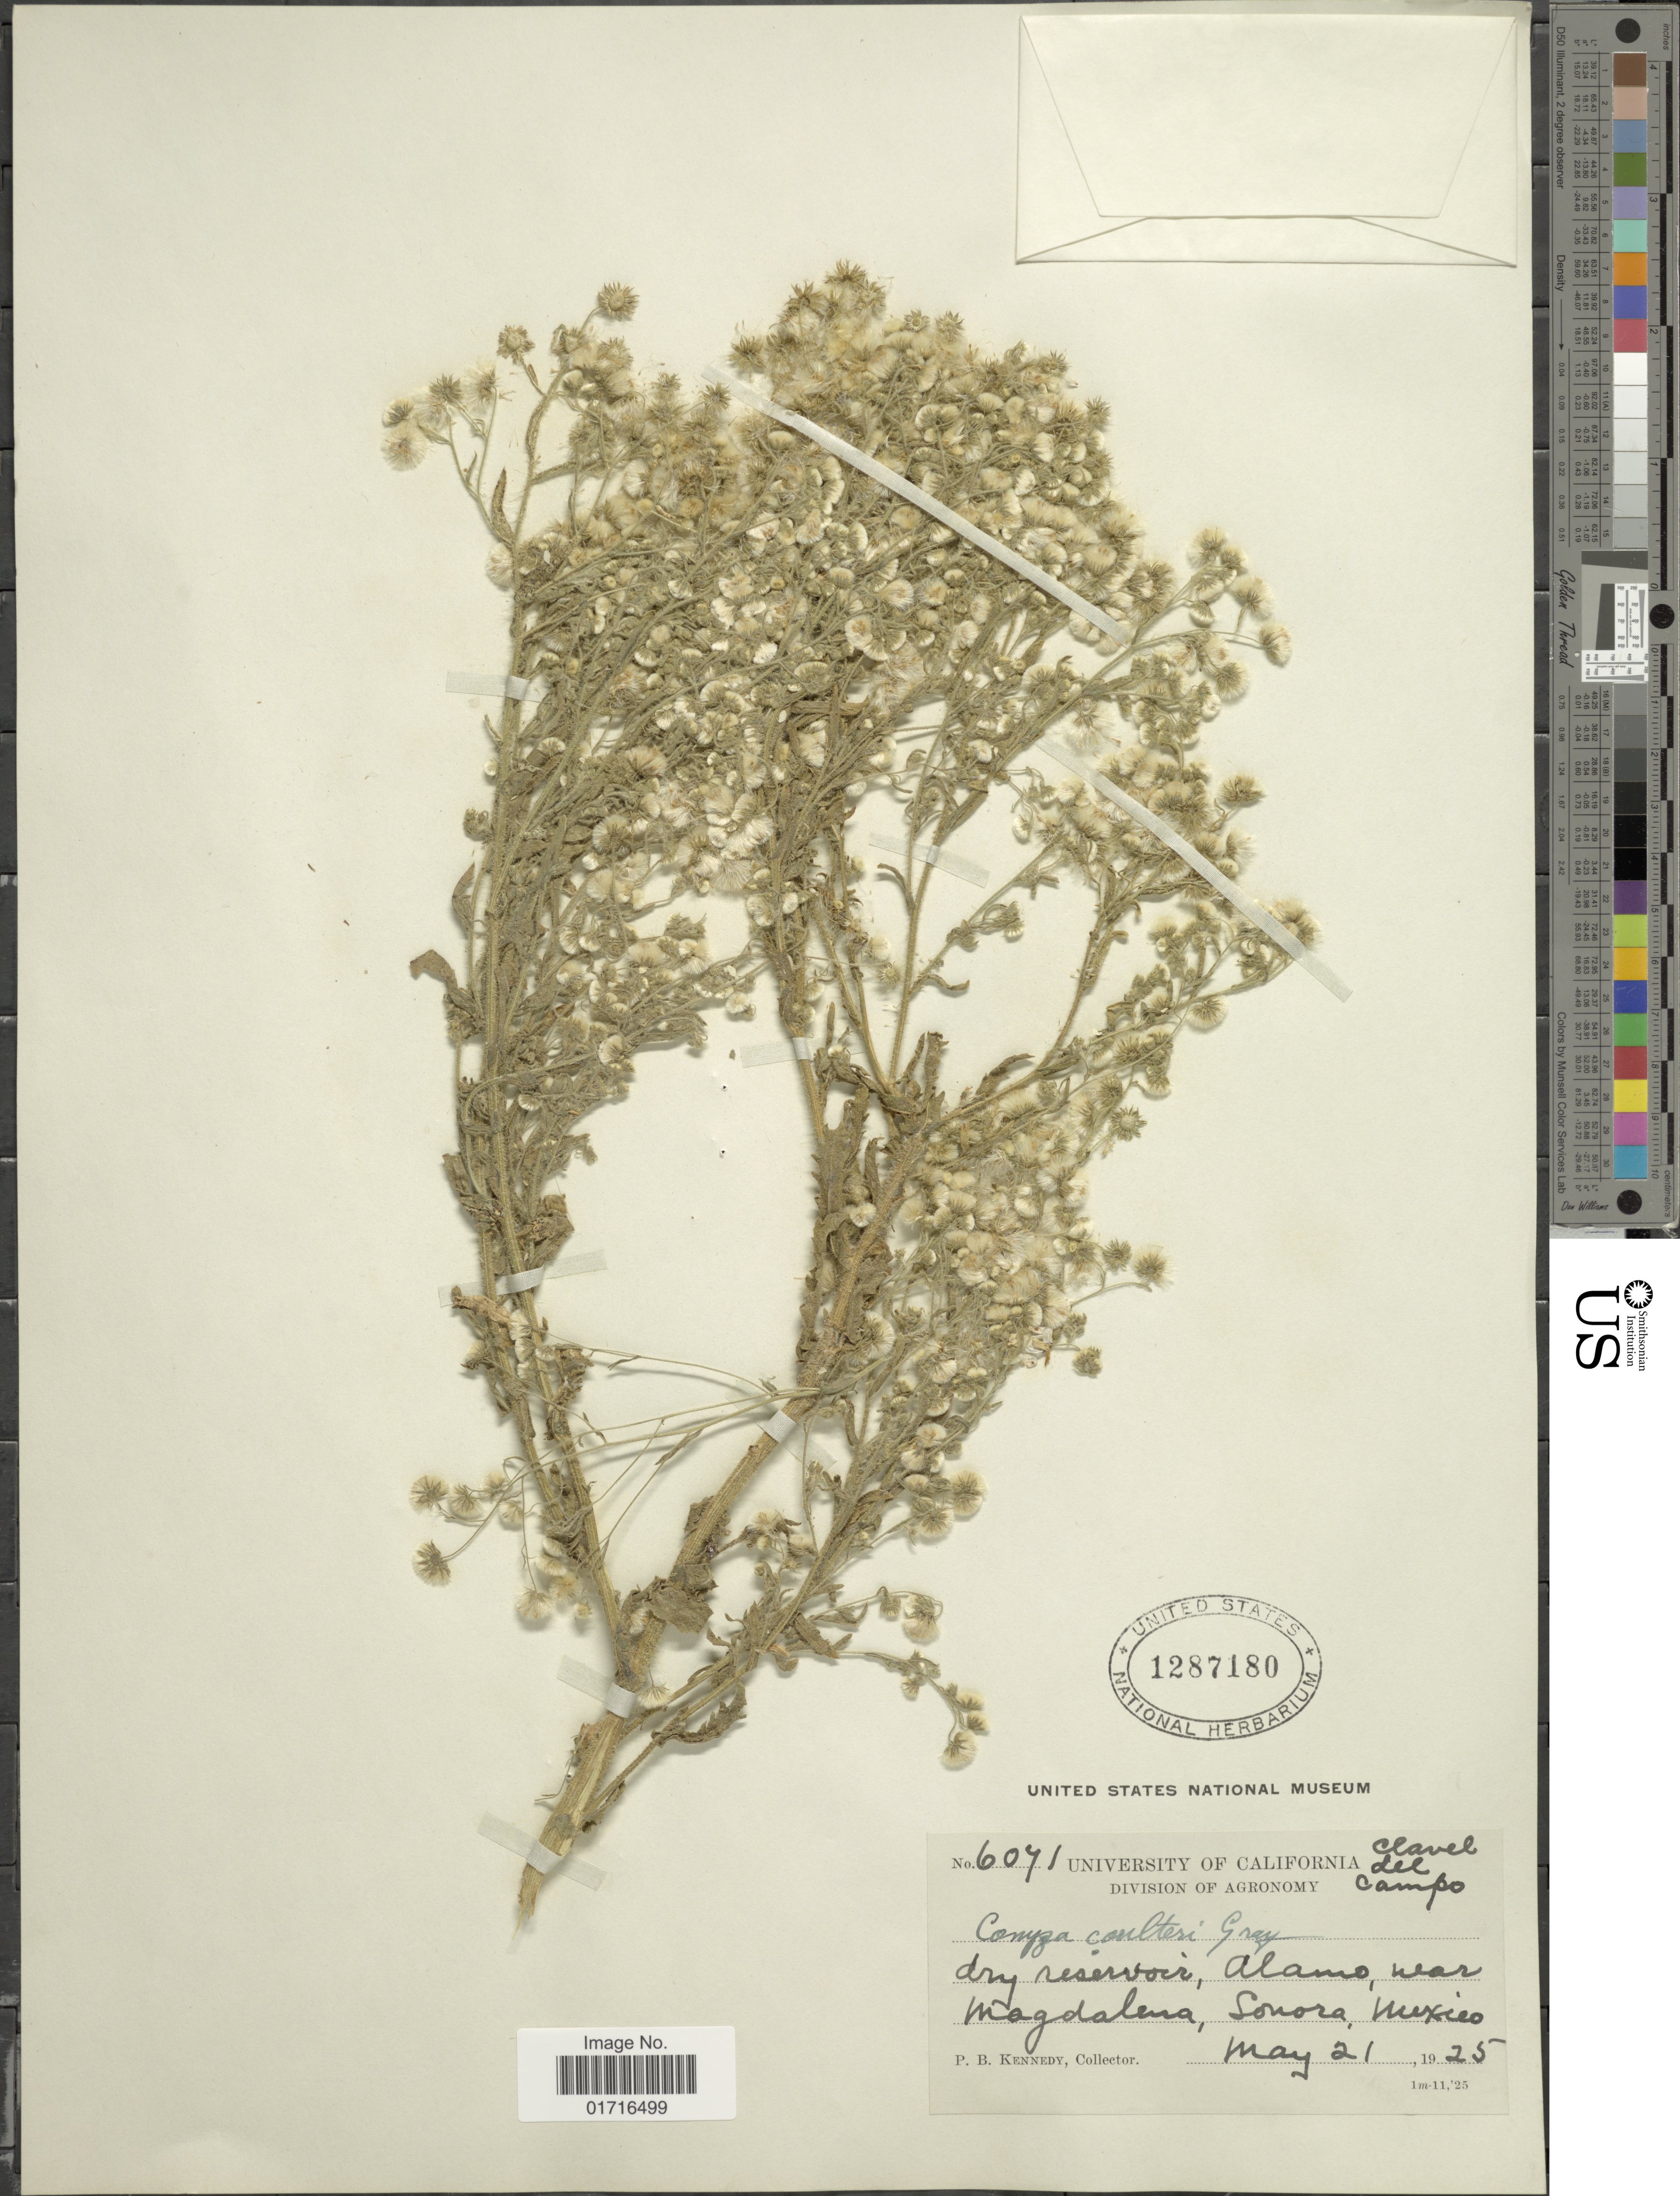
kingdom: Plantae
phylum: Tracheophyta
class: Magnoliopsida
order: Asterales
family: Asteraceae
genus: Conyza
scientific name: Conyza coulteri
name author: A. Gray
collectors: P. B. Kennedy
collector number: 6071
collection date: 1925-05-21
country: Mexico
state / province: Sonora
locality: Alamo, near Magdalena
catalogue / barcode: US 1287180